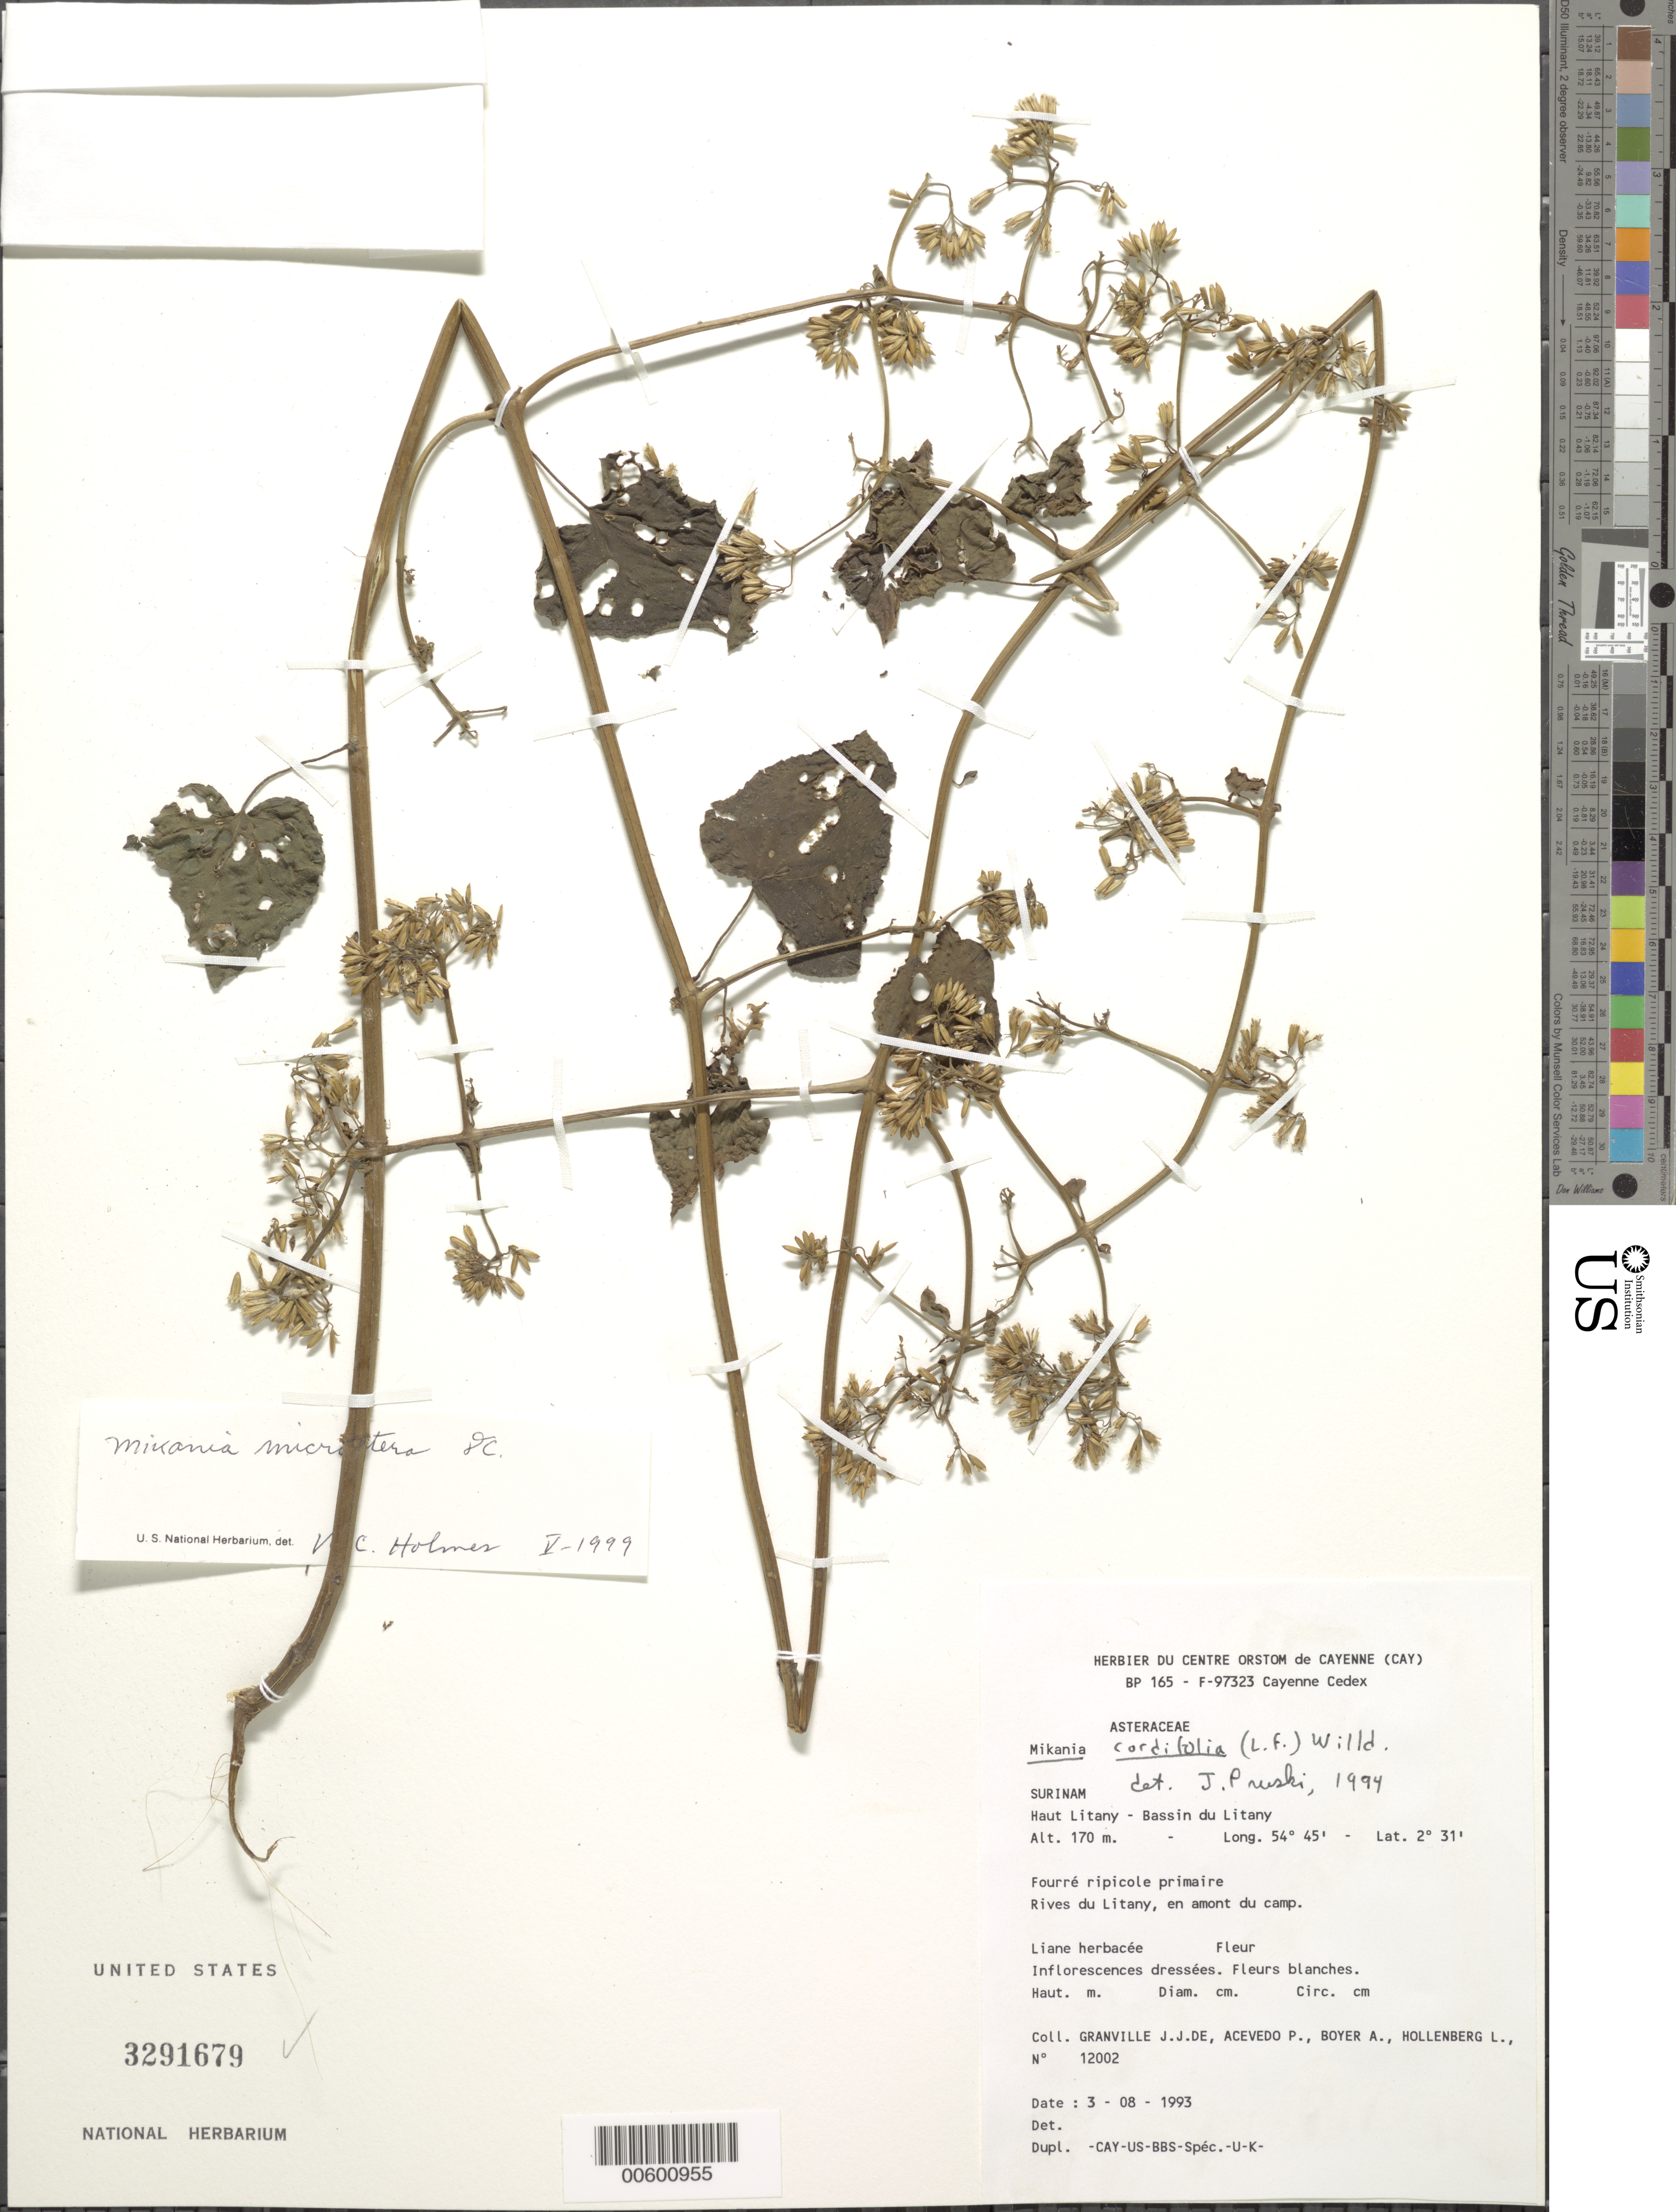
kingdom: Plantae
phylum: Tracheophyta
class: Magnoliopsida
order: Asterales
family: Asteraceae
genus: Mikania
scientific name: Mikania microptera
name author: DC.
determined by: Holmes, W. C.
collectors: J.-J. de Granville, P. Acevedo-Rodr., A. Boyer & L. Hollenberg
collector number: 12002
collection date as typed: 3-Aug-93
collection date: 1993-08-03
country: Suriname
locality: Haut Litany, Bassin du Litany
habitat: Fourré ripicole pirmaire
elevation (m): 170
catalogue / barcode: US 3291679